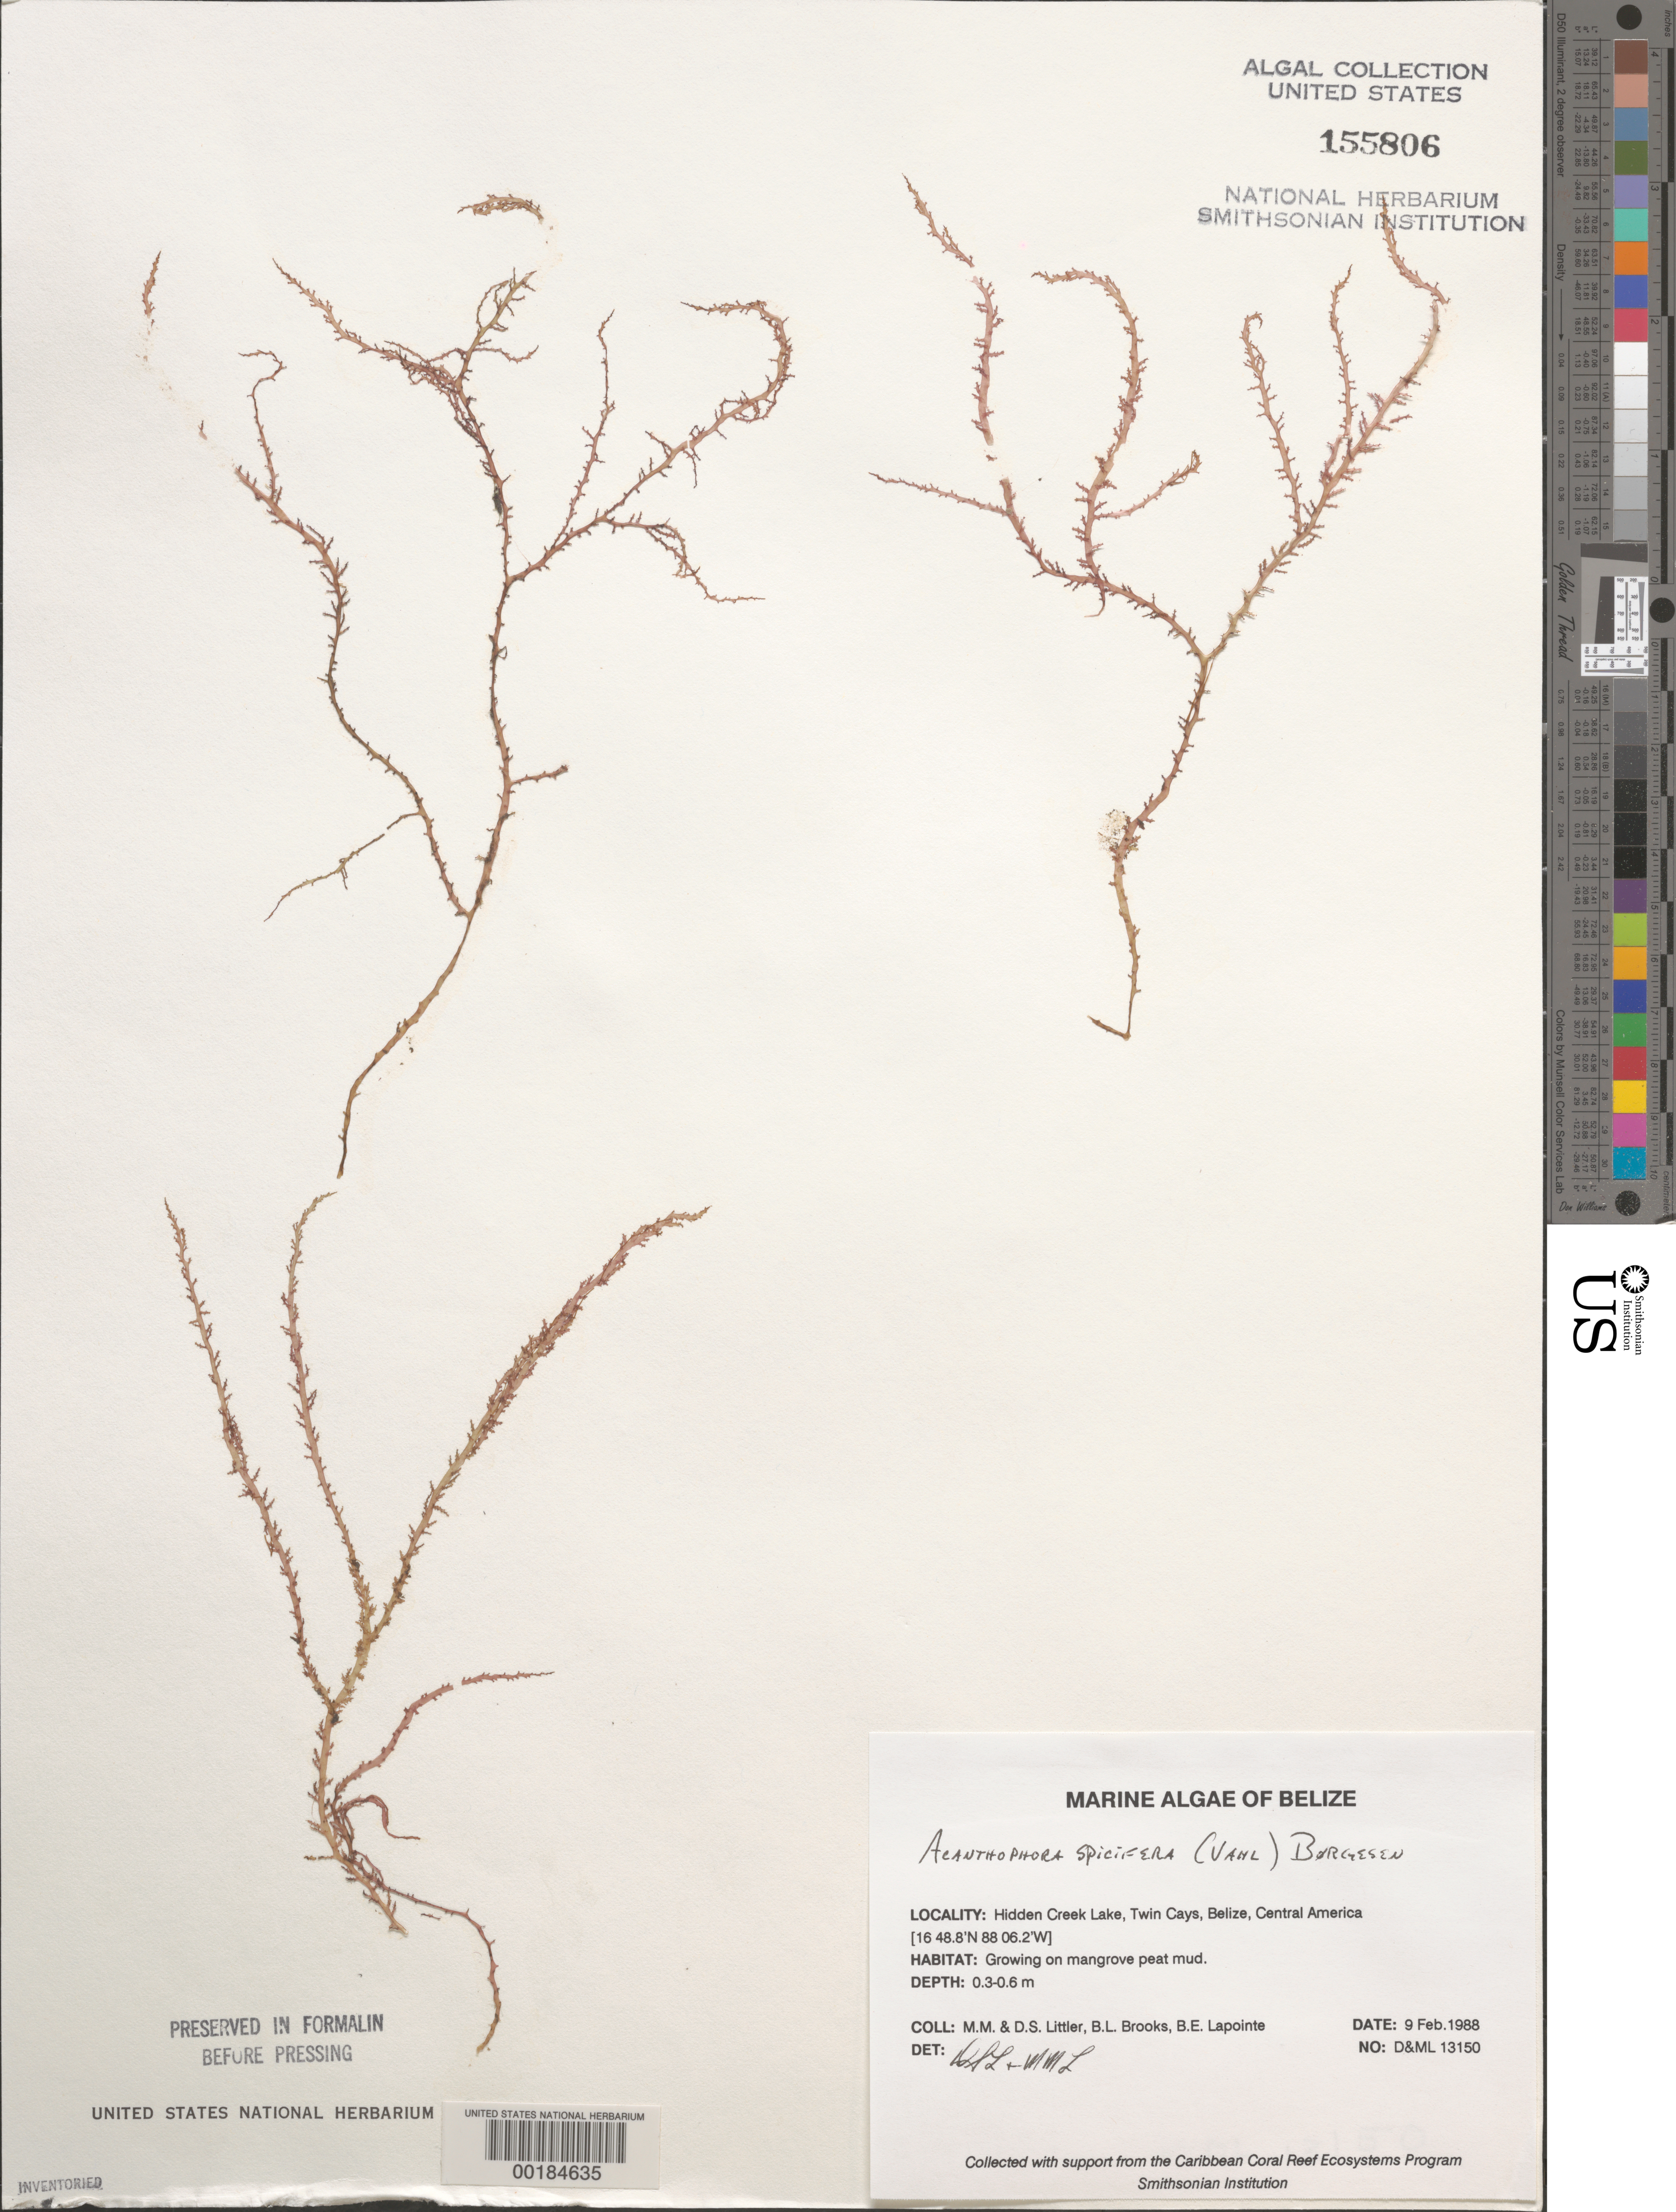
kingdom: Plantae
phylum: Rhodophyta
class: Florideophyceae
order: Ceramiales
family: Rhodomelaceae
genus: Acanthophora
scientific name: Acanthophora spicifera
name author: (Vahl) Børgesen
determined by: Littler, D. S.; Littler, M. M.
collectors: D. S. Littler, M. M. Littler, B. Brooks & B. Lapointe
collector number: D&ML 13150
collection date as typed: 09 Feb 1988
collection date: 1988-02-09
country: Belize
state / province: Stann Creek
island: Twin Cays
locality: Hidden Creek Lake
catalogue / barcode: US 155806